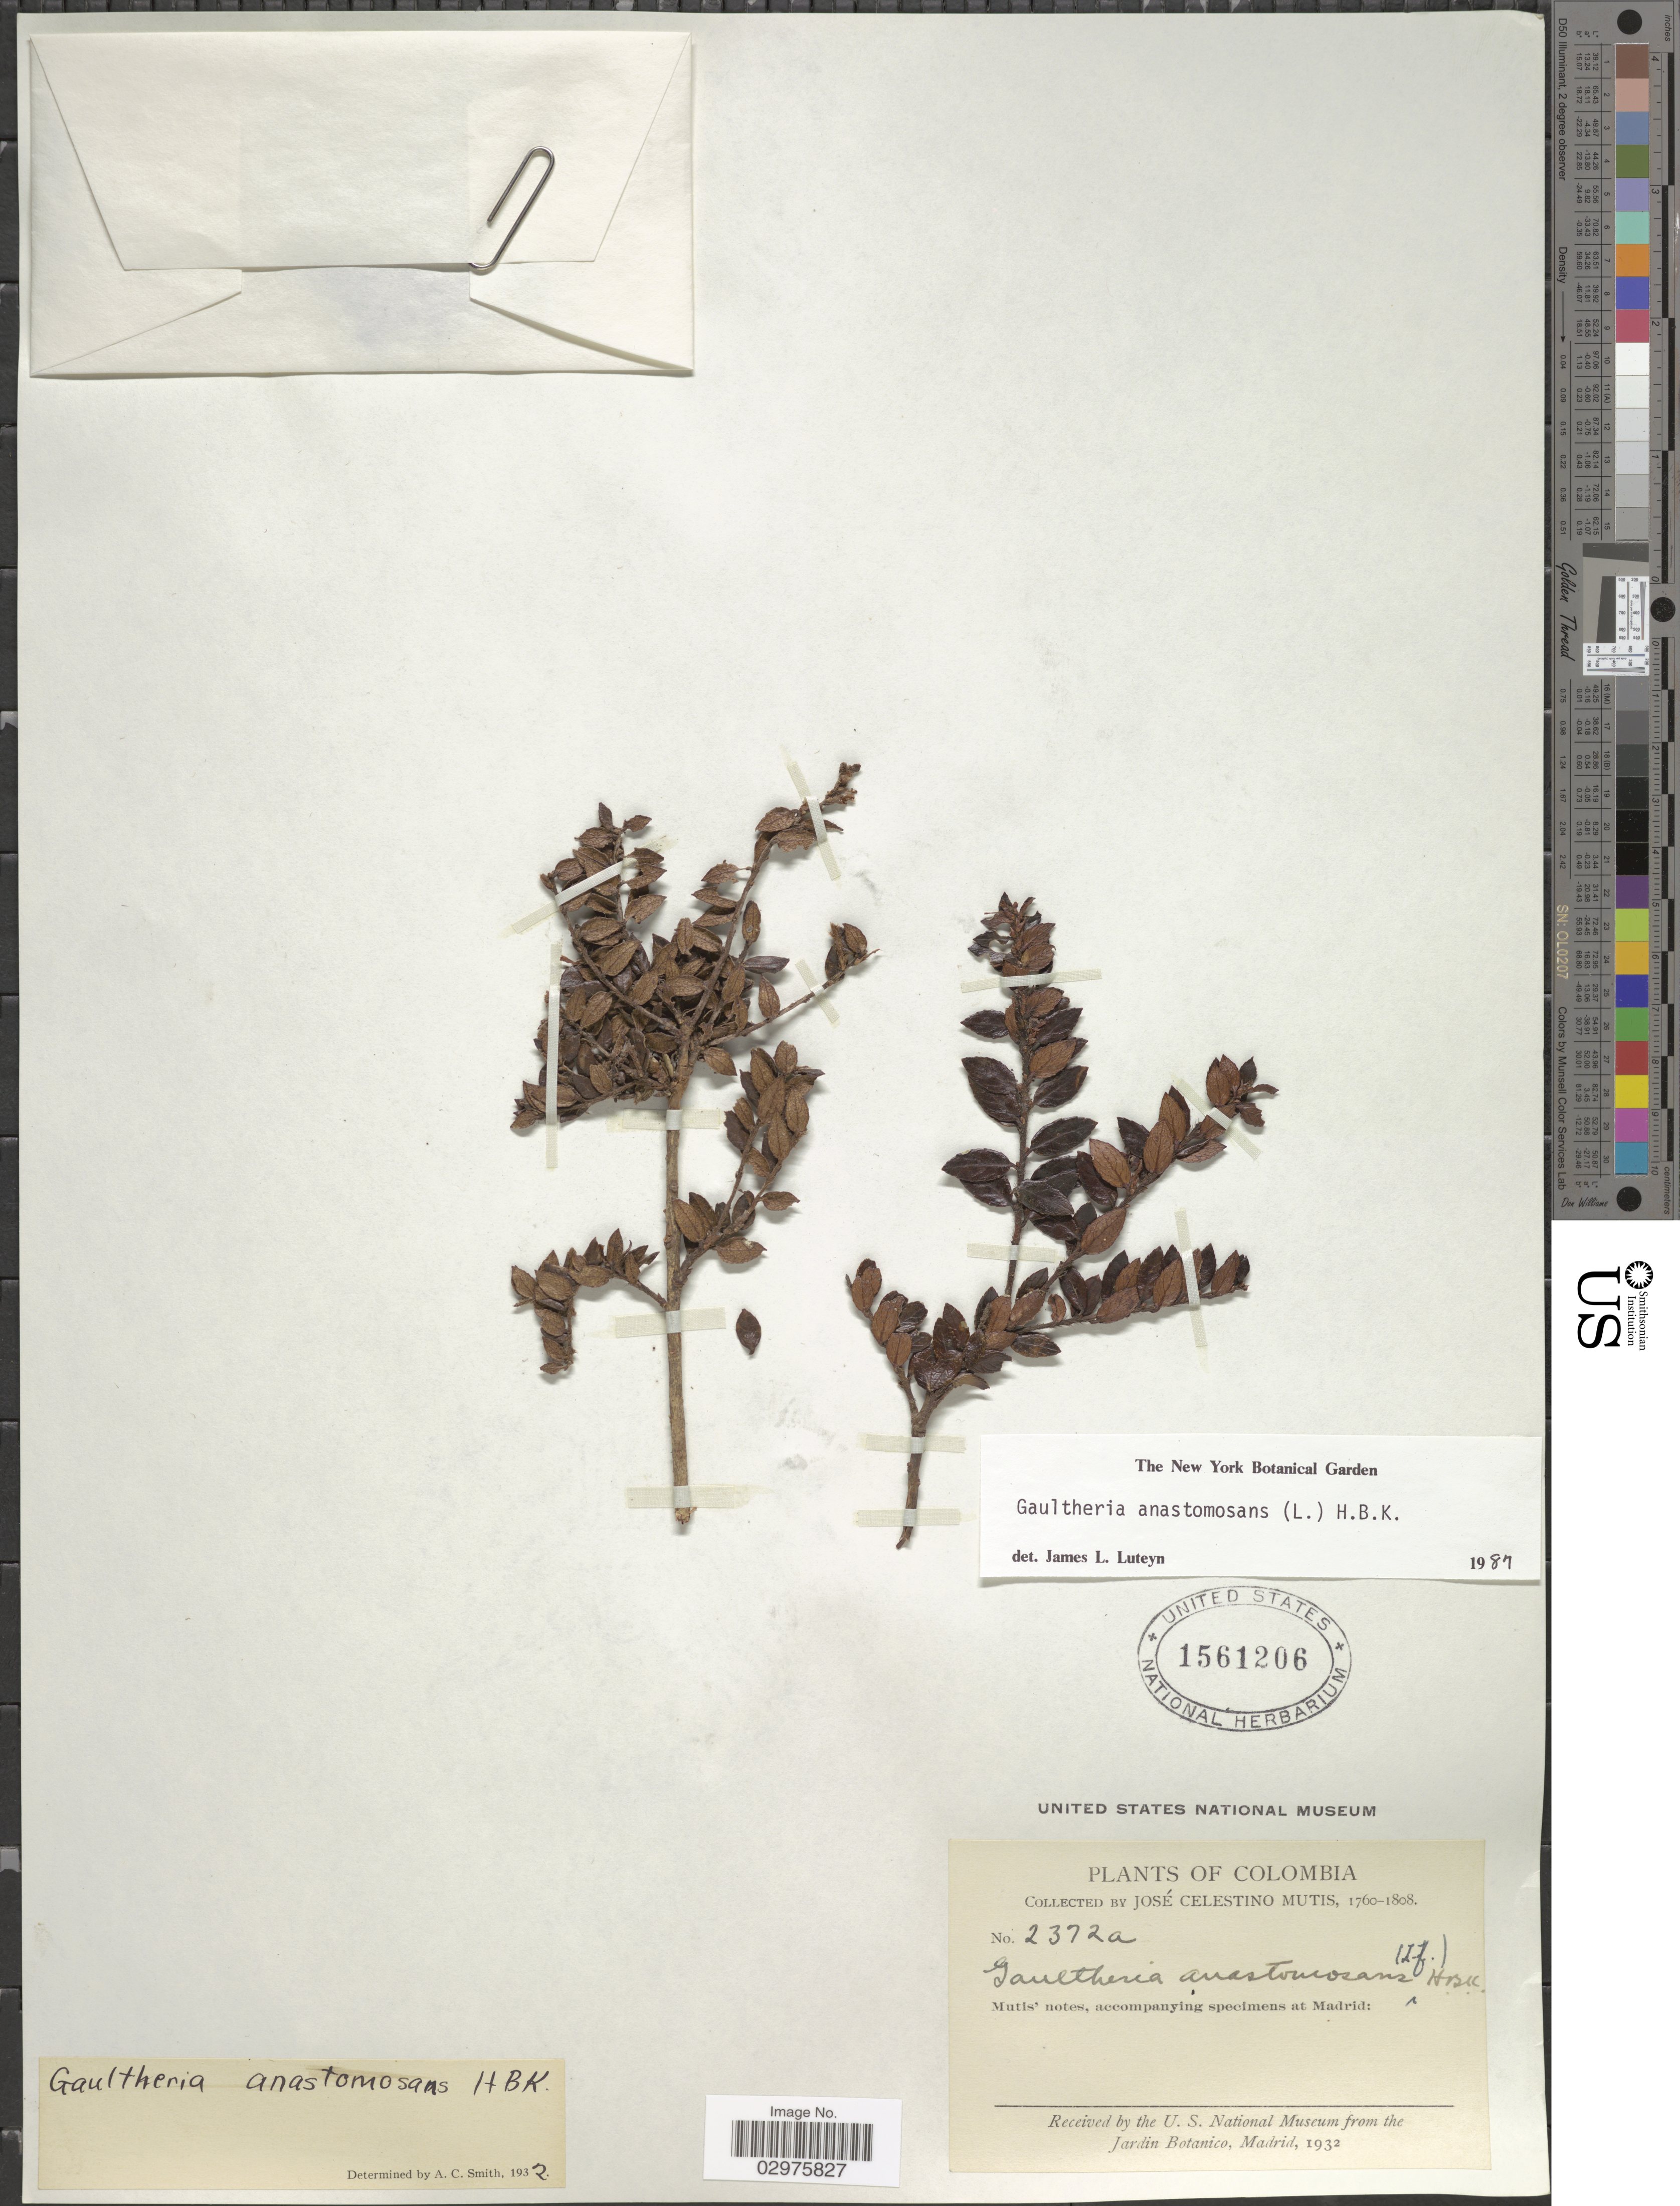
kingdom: Plantae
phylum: Tracheophyta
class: Magnoliopsida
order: Ericales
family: Ericaceae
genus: Gaultheria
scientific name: Gaultheria anastomosans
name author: (L. f.) Kunth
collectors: J. C. B. Mutis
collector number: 2372a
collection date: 1760/1808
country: Colombia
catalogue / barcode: US 1561206